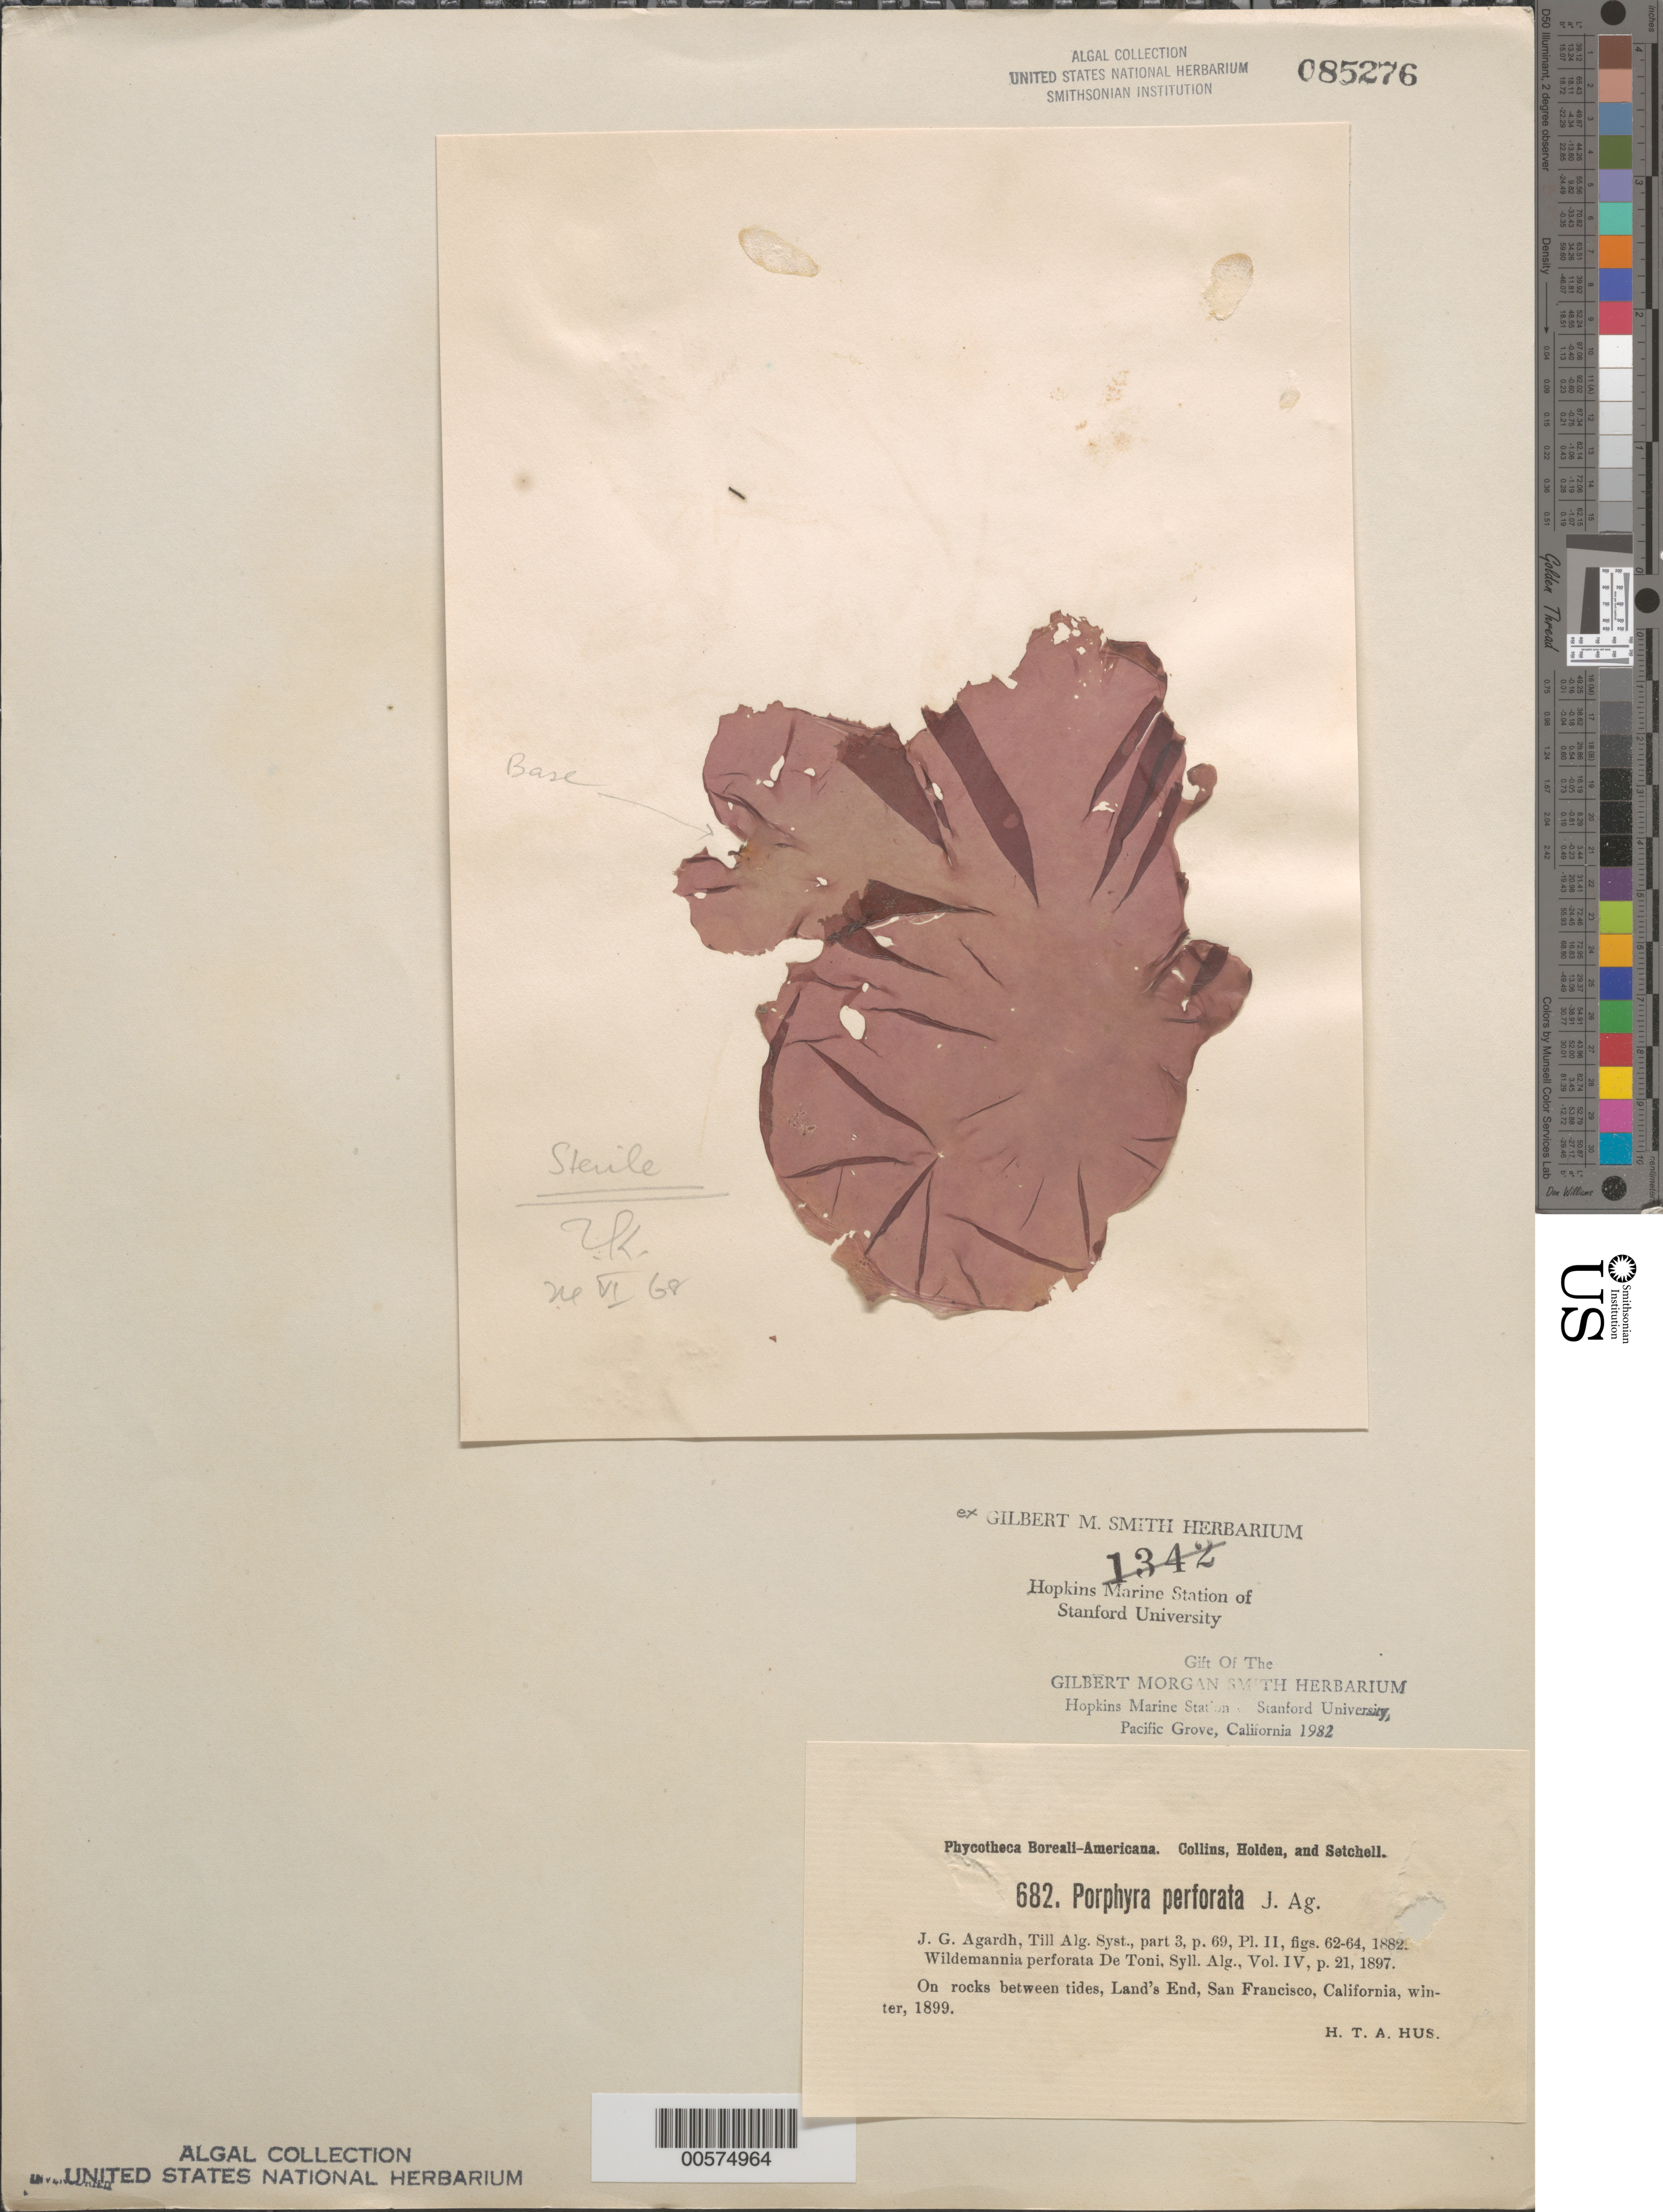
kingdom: Plantae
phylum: Rhodophyta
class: Bangiophyceae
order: Bangiales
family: Bangiaceae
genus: Pyropia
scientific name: Pyropia perforata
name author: (J. Agardh) S.C. Lindstrom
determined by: Algae name updating Project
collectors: H. T. A. Hus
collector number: Pb-a 682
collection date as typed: Win 1899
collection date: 1899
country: United States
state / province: California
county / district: San Francisco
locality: San Francisco, Lands End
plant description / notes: Collins, Holden & Setchell, Phycotheca Boreali-Americana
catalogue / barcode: US 85276